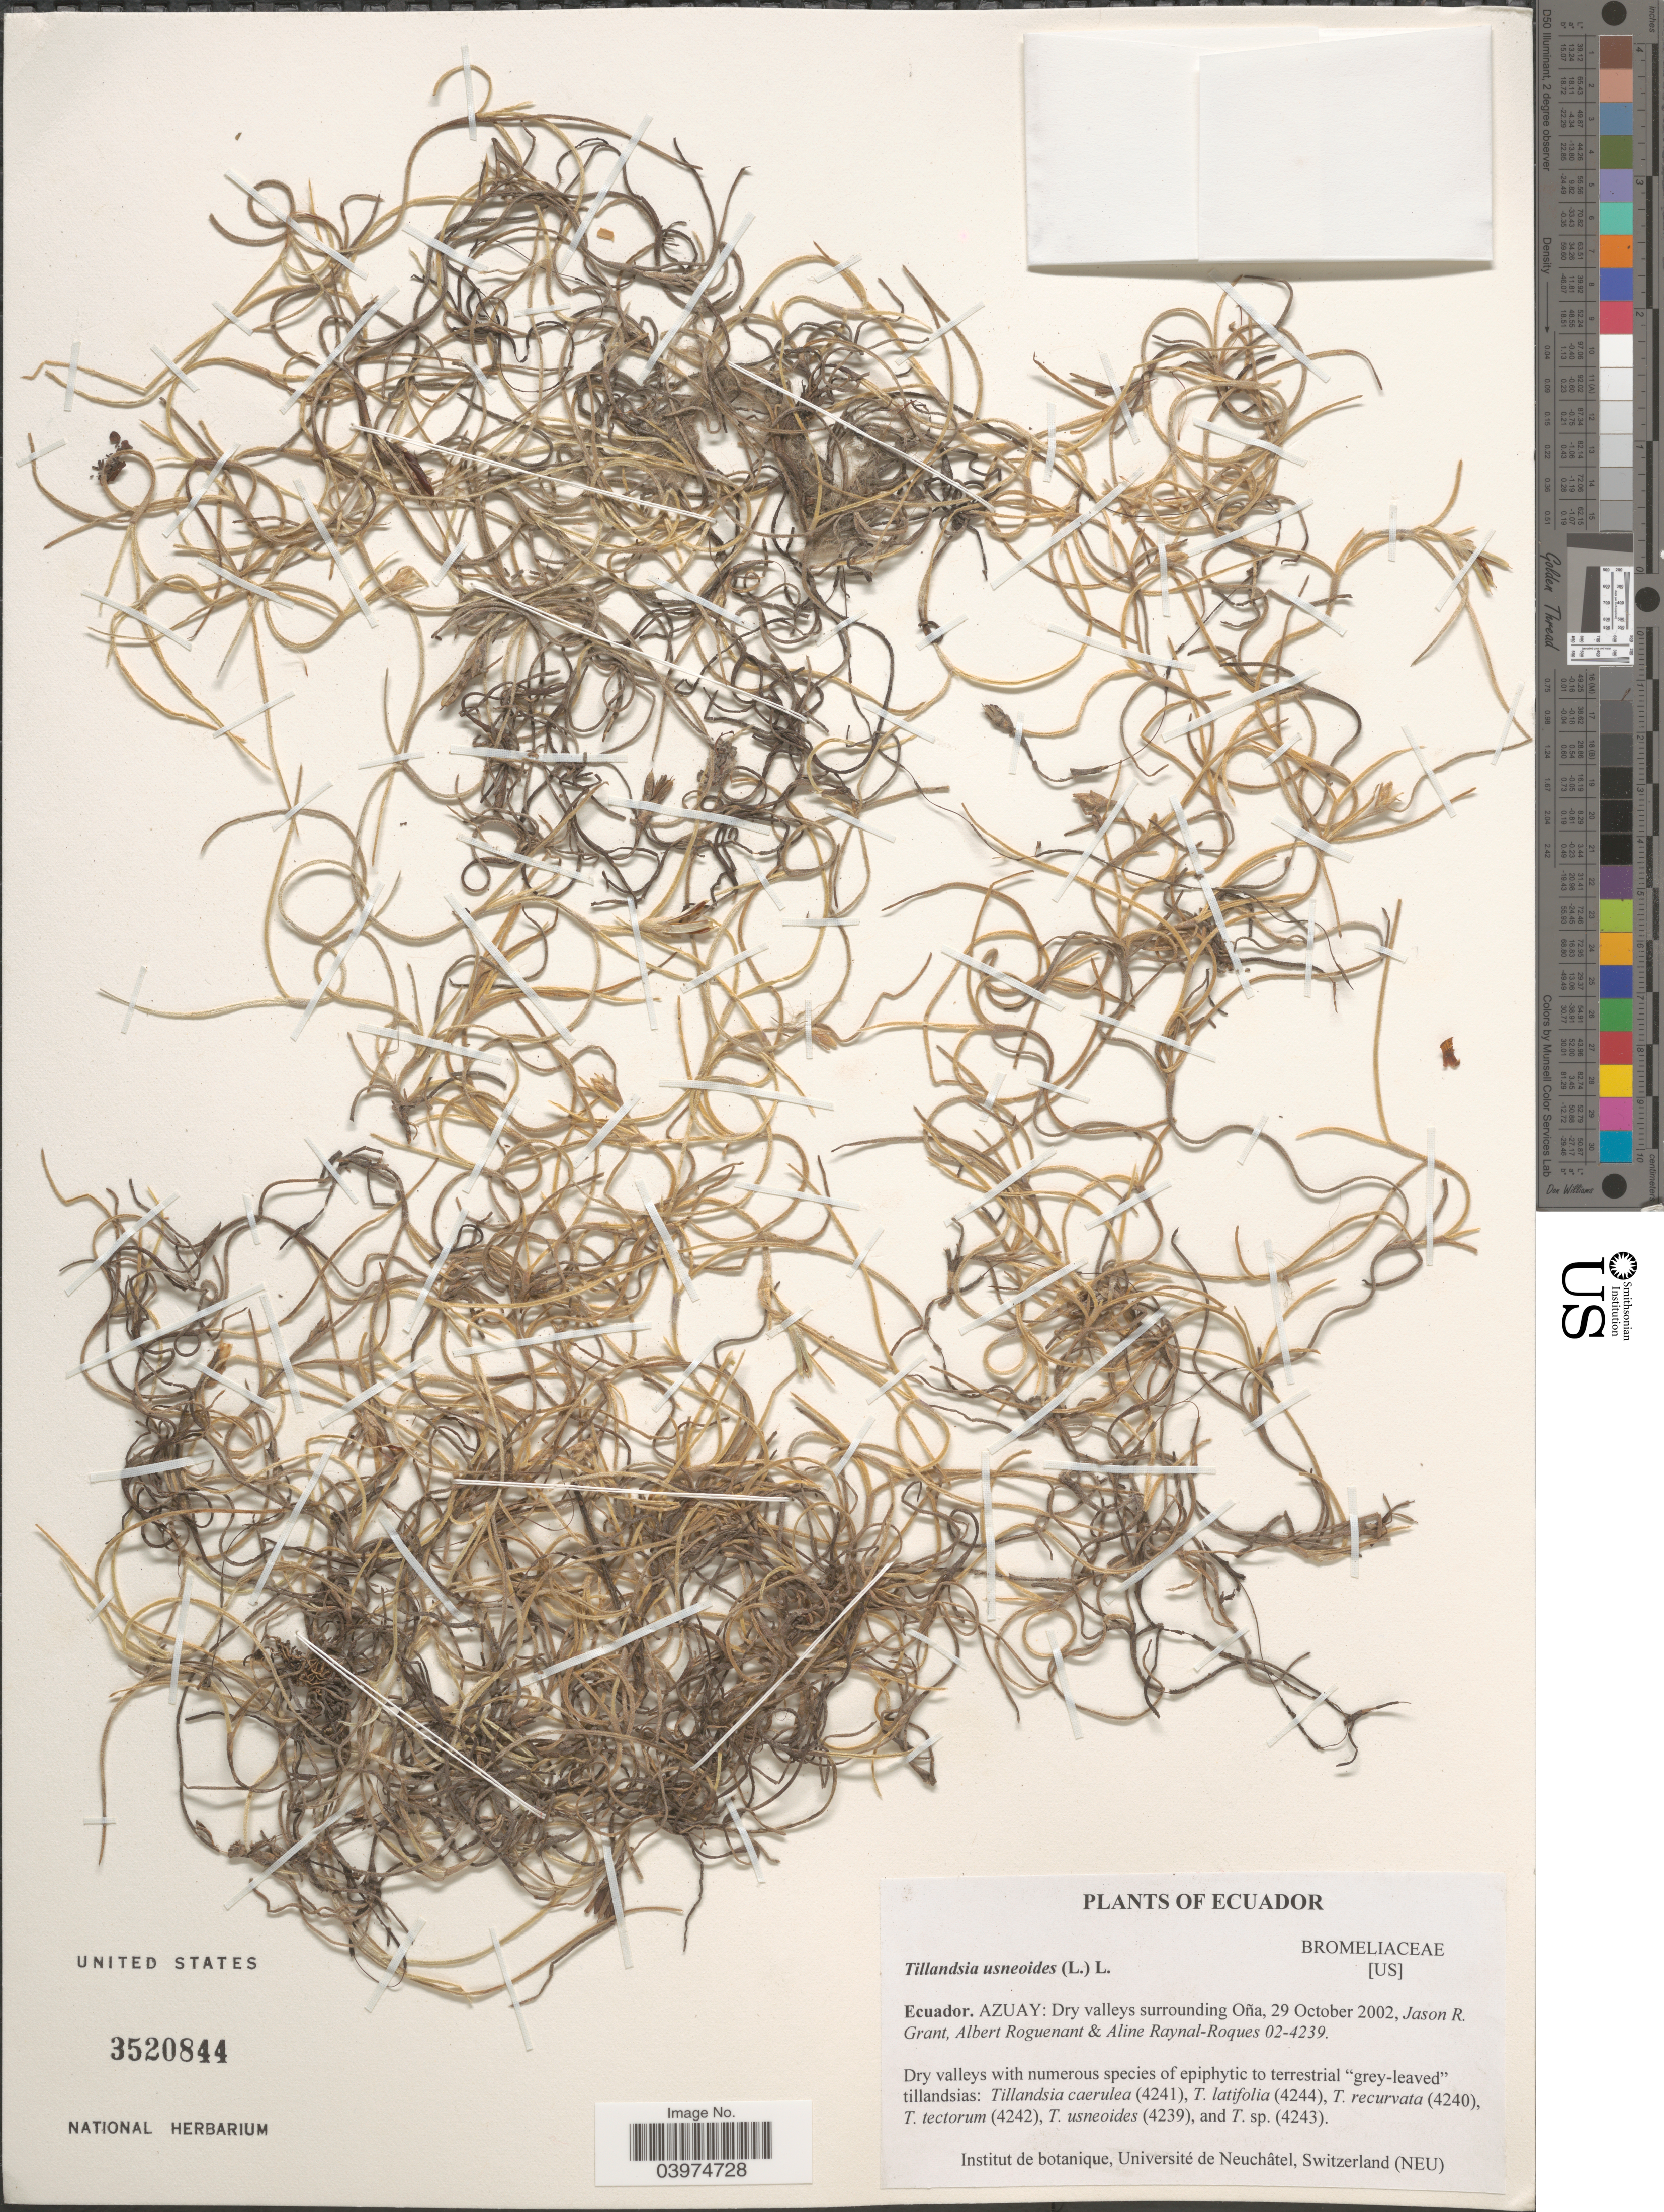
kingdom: Plantae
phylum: Tracheophyta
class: Liliopsida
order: Poales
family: Bromeliaceae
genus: Tillandsia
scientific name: Tillandsia usneoides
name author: (L.) L.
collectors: J. R. Grant, A. Roguenant & A. M. Raynal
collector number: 02-4239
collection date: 2002-10-29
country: Ecuador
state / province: Azuay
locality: Azuay: Dry valleys surrounding Oña.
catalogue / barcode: US 3520844